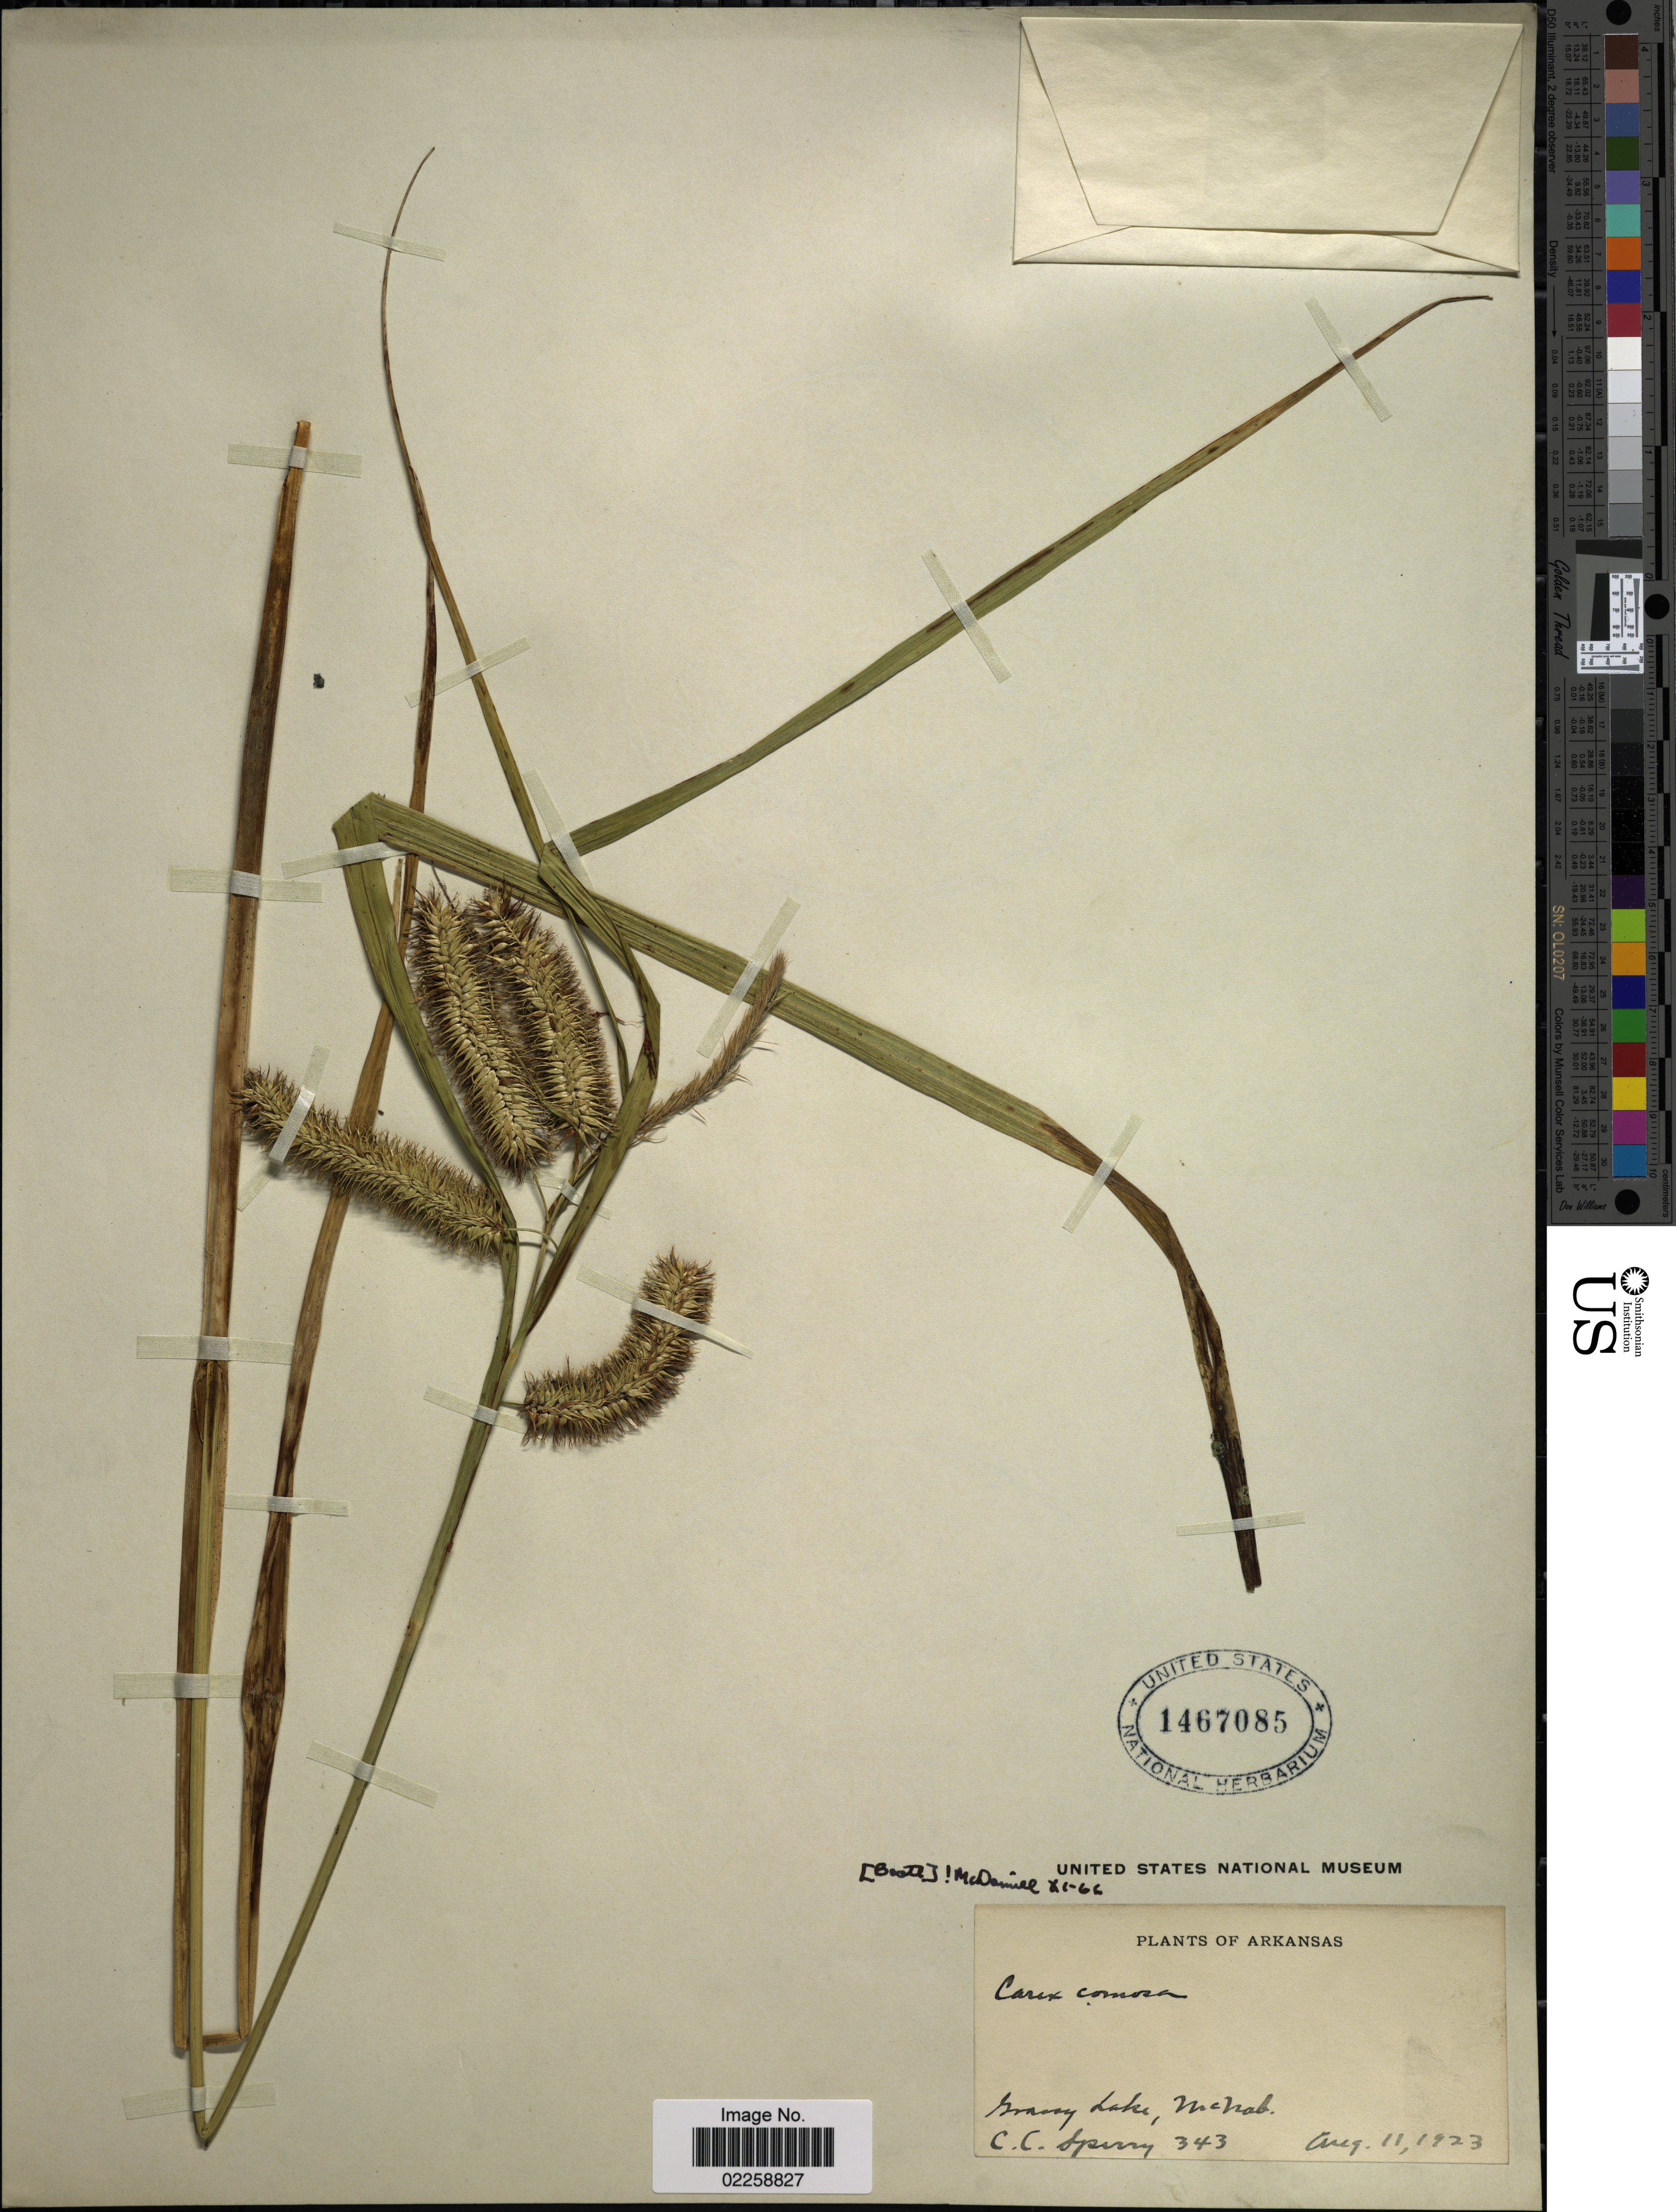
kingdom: Plantae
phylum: Tracheophyta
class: Liliopsida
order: Poales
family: Cyperaceae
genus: Carex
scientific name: Carex comosa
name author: Boott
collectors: C. C. Sperry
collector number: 343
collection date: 1923-08-11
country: United States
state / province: Arkansas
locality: Grassy Lake, McNab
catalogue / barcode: US 1467085